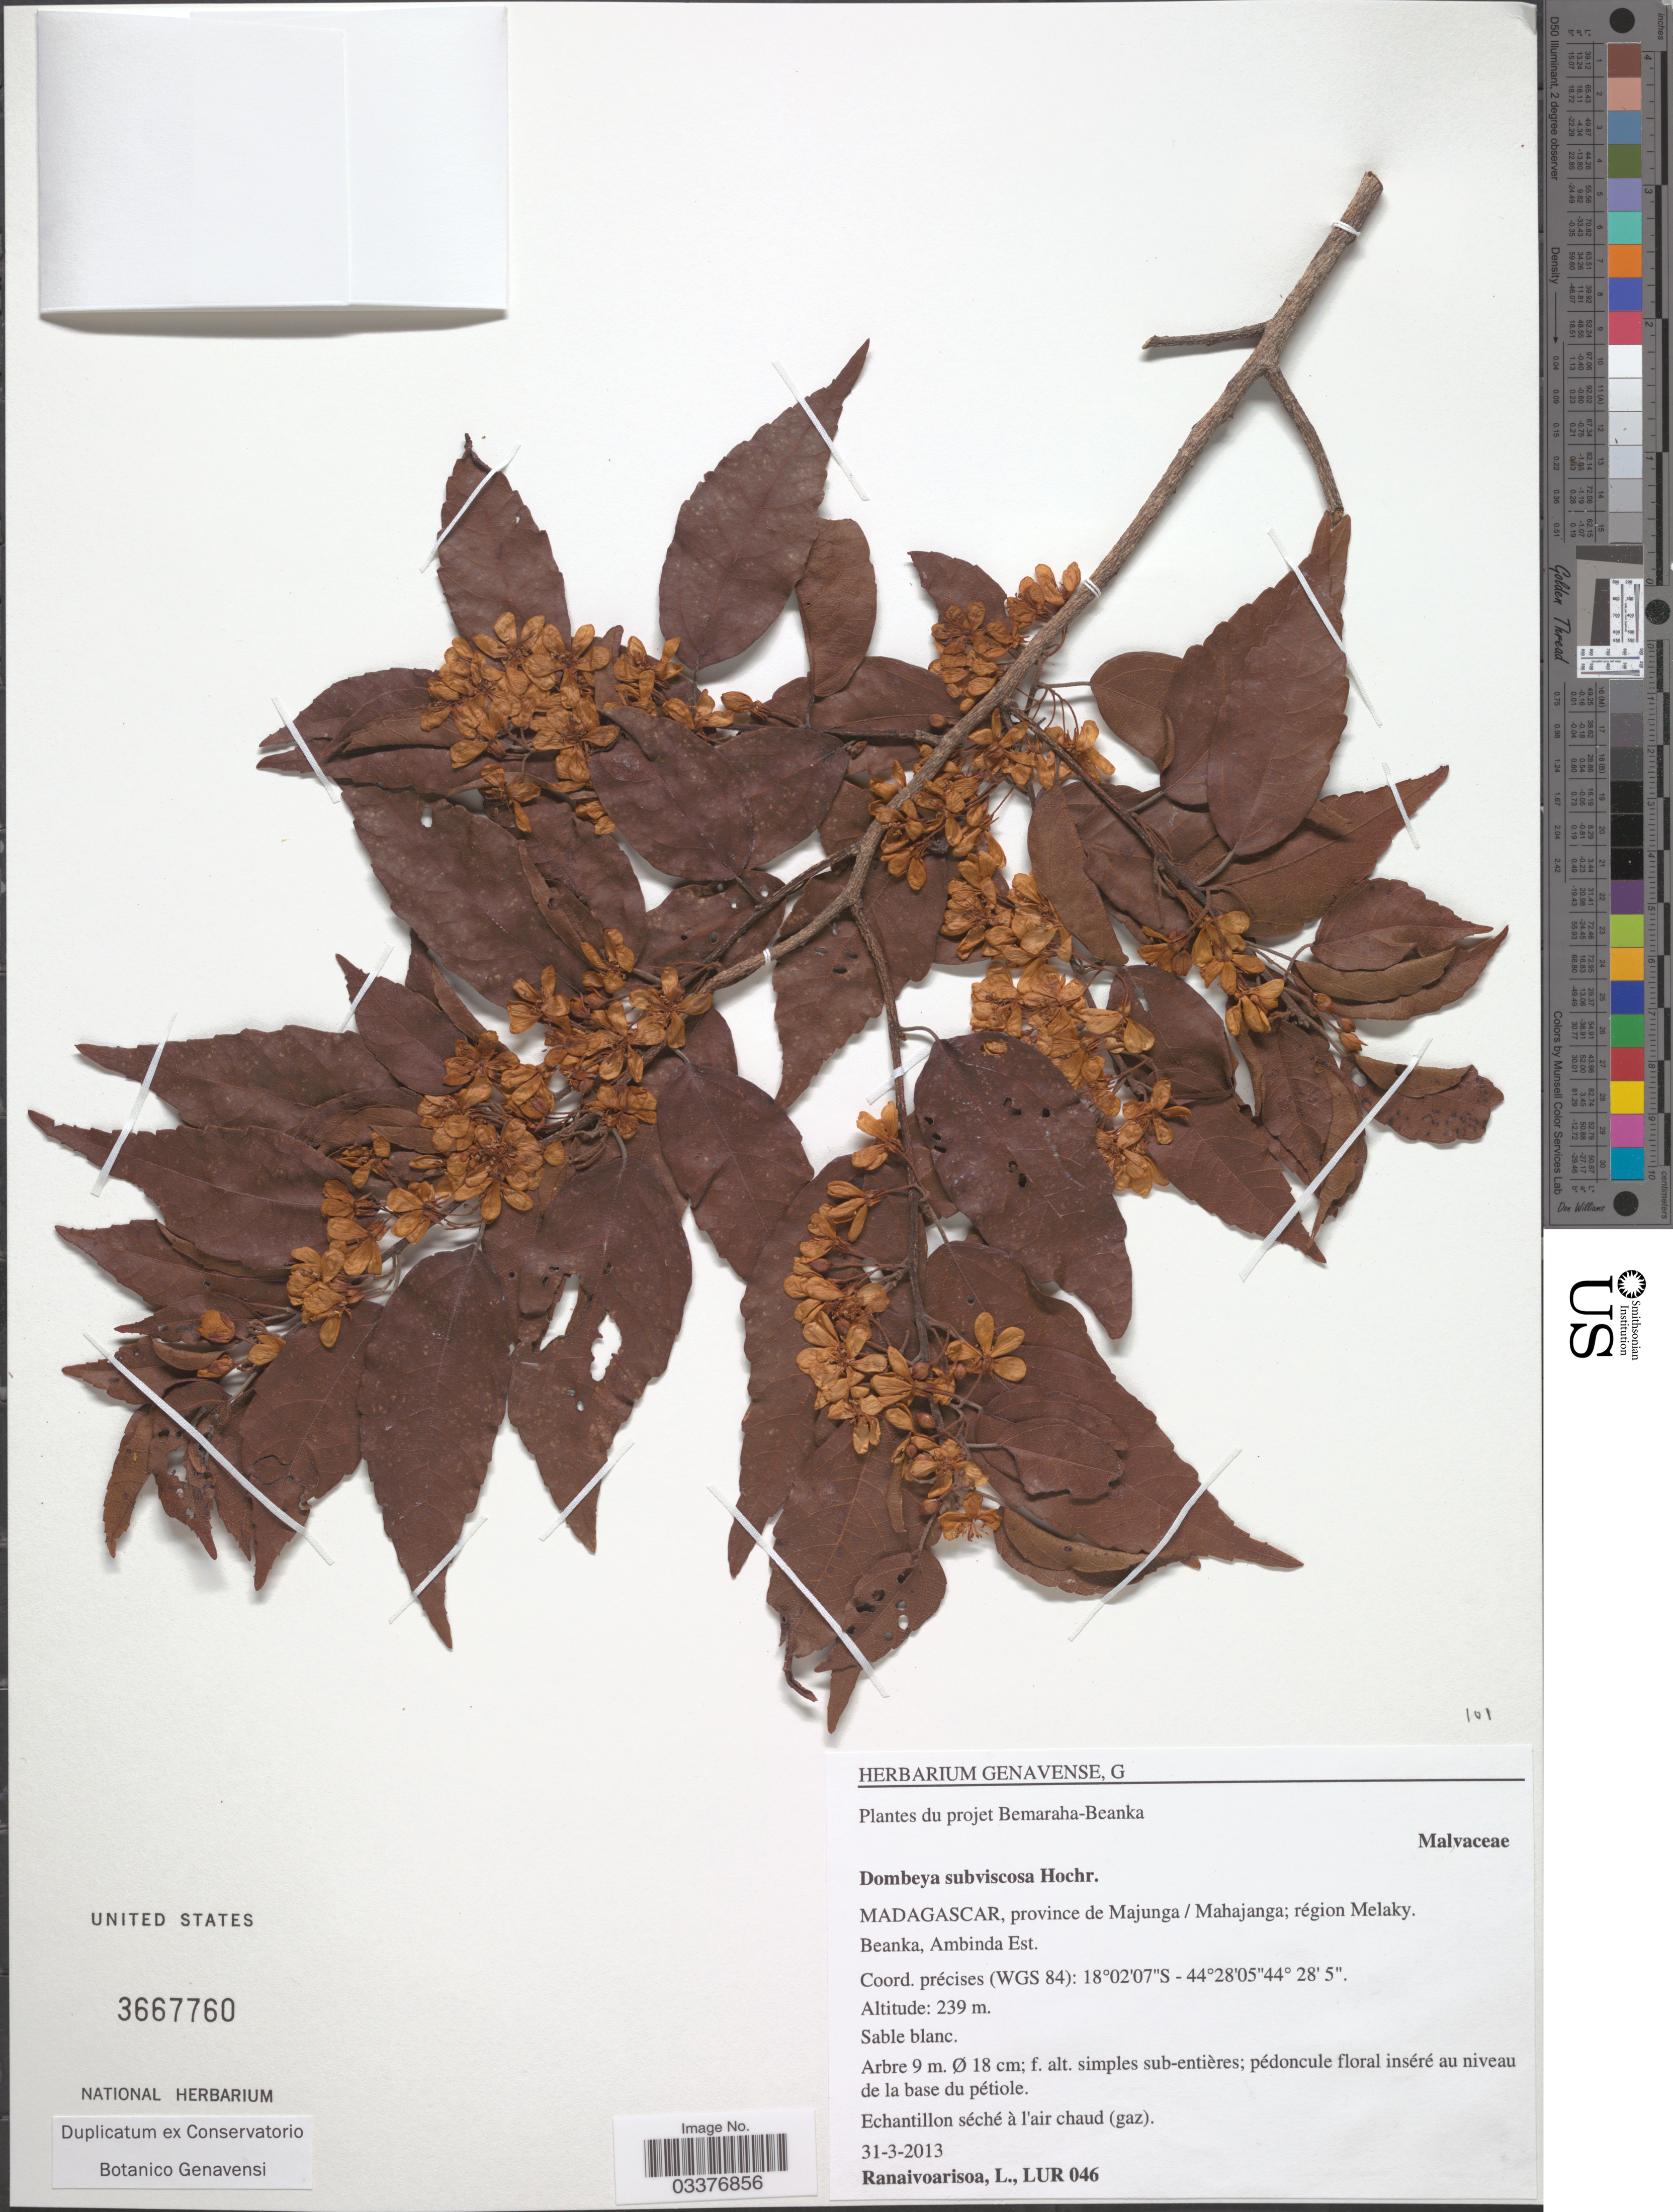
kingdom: Plantae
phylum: Tracheophyta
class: Magnoliopsida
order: Malvales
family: Malvaceae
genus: Dombeya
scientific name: Dombeya subviscosa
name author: Hochr.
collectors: L. Ranaivoarisoa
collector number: LUR 046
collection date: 2013-03-31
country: Madagascar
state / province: Melaky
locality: Province de Majunga / Mahajanga; région Melaky. Beanka, Ambinda Est.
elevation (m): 239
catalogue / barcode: US 3667760